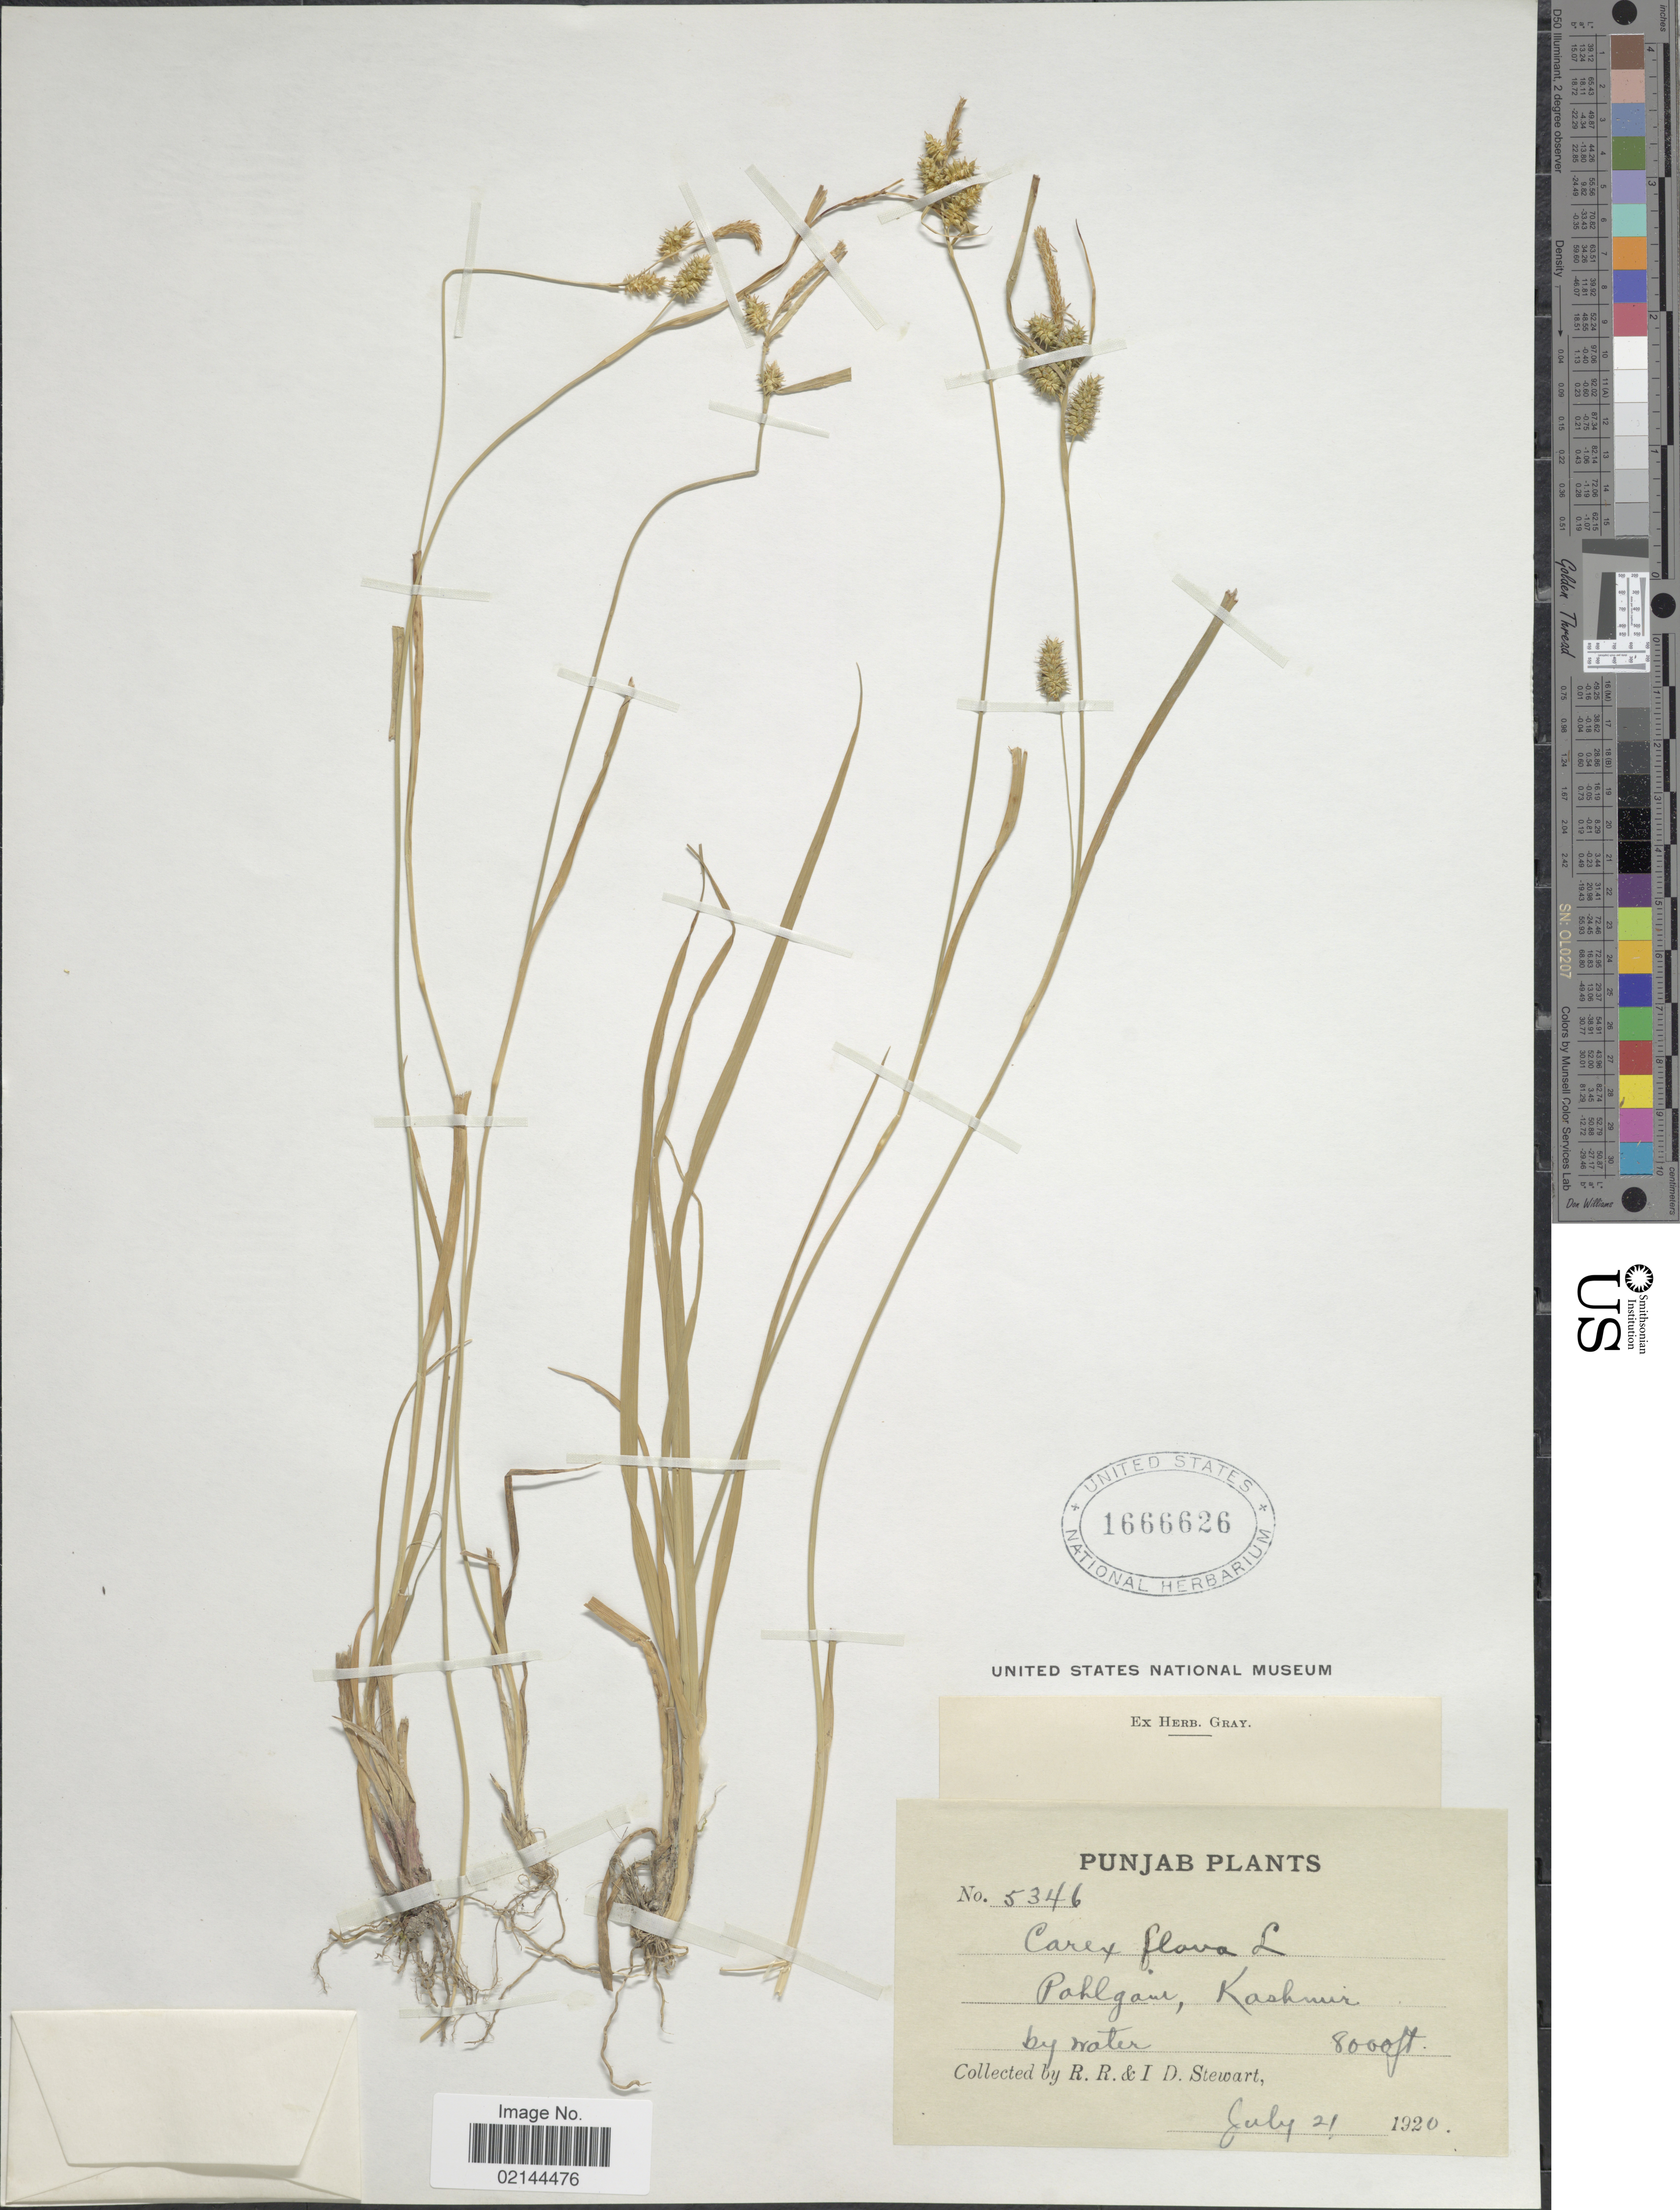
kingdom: Plantae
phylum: Tracheophyta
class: Liliopsida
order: Poales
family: Cyperaceae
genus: Carex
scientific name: Carex flava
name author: L.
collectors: R. R. Stewart & I. Stewart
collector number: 5346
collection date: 1920-07-21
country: India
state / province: Jammu and Kashmir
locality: Pahlgam, Kashmir, by water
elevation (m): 2438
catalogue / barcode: US 1666626